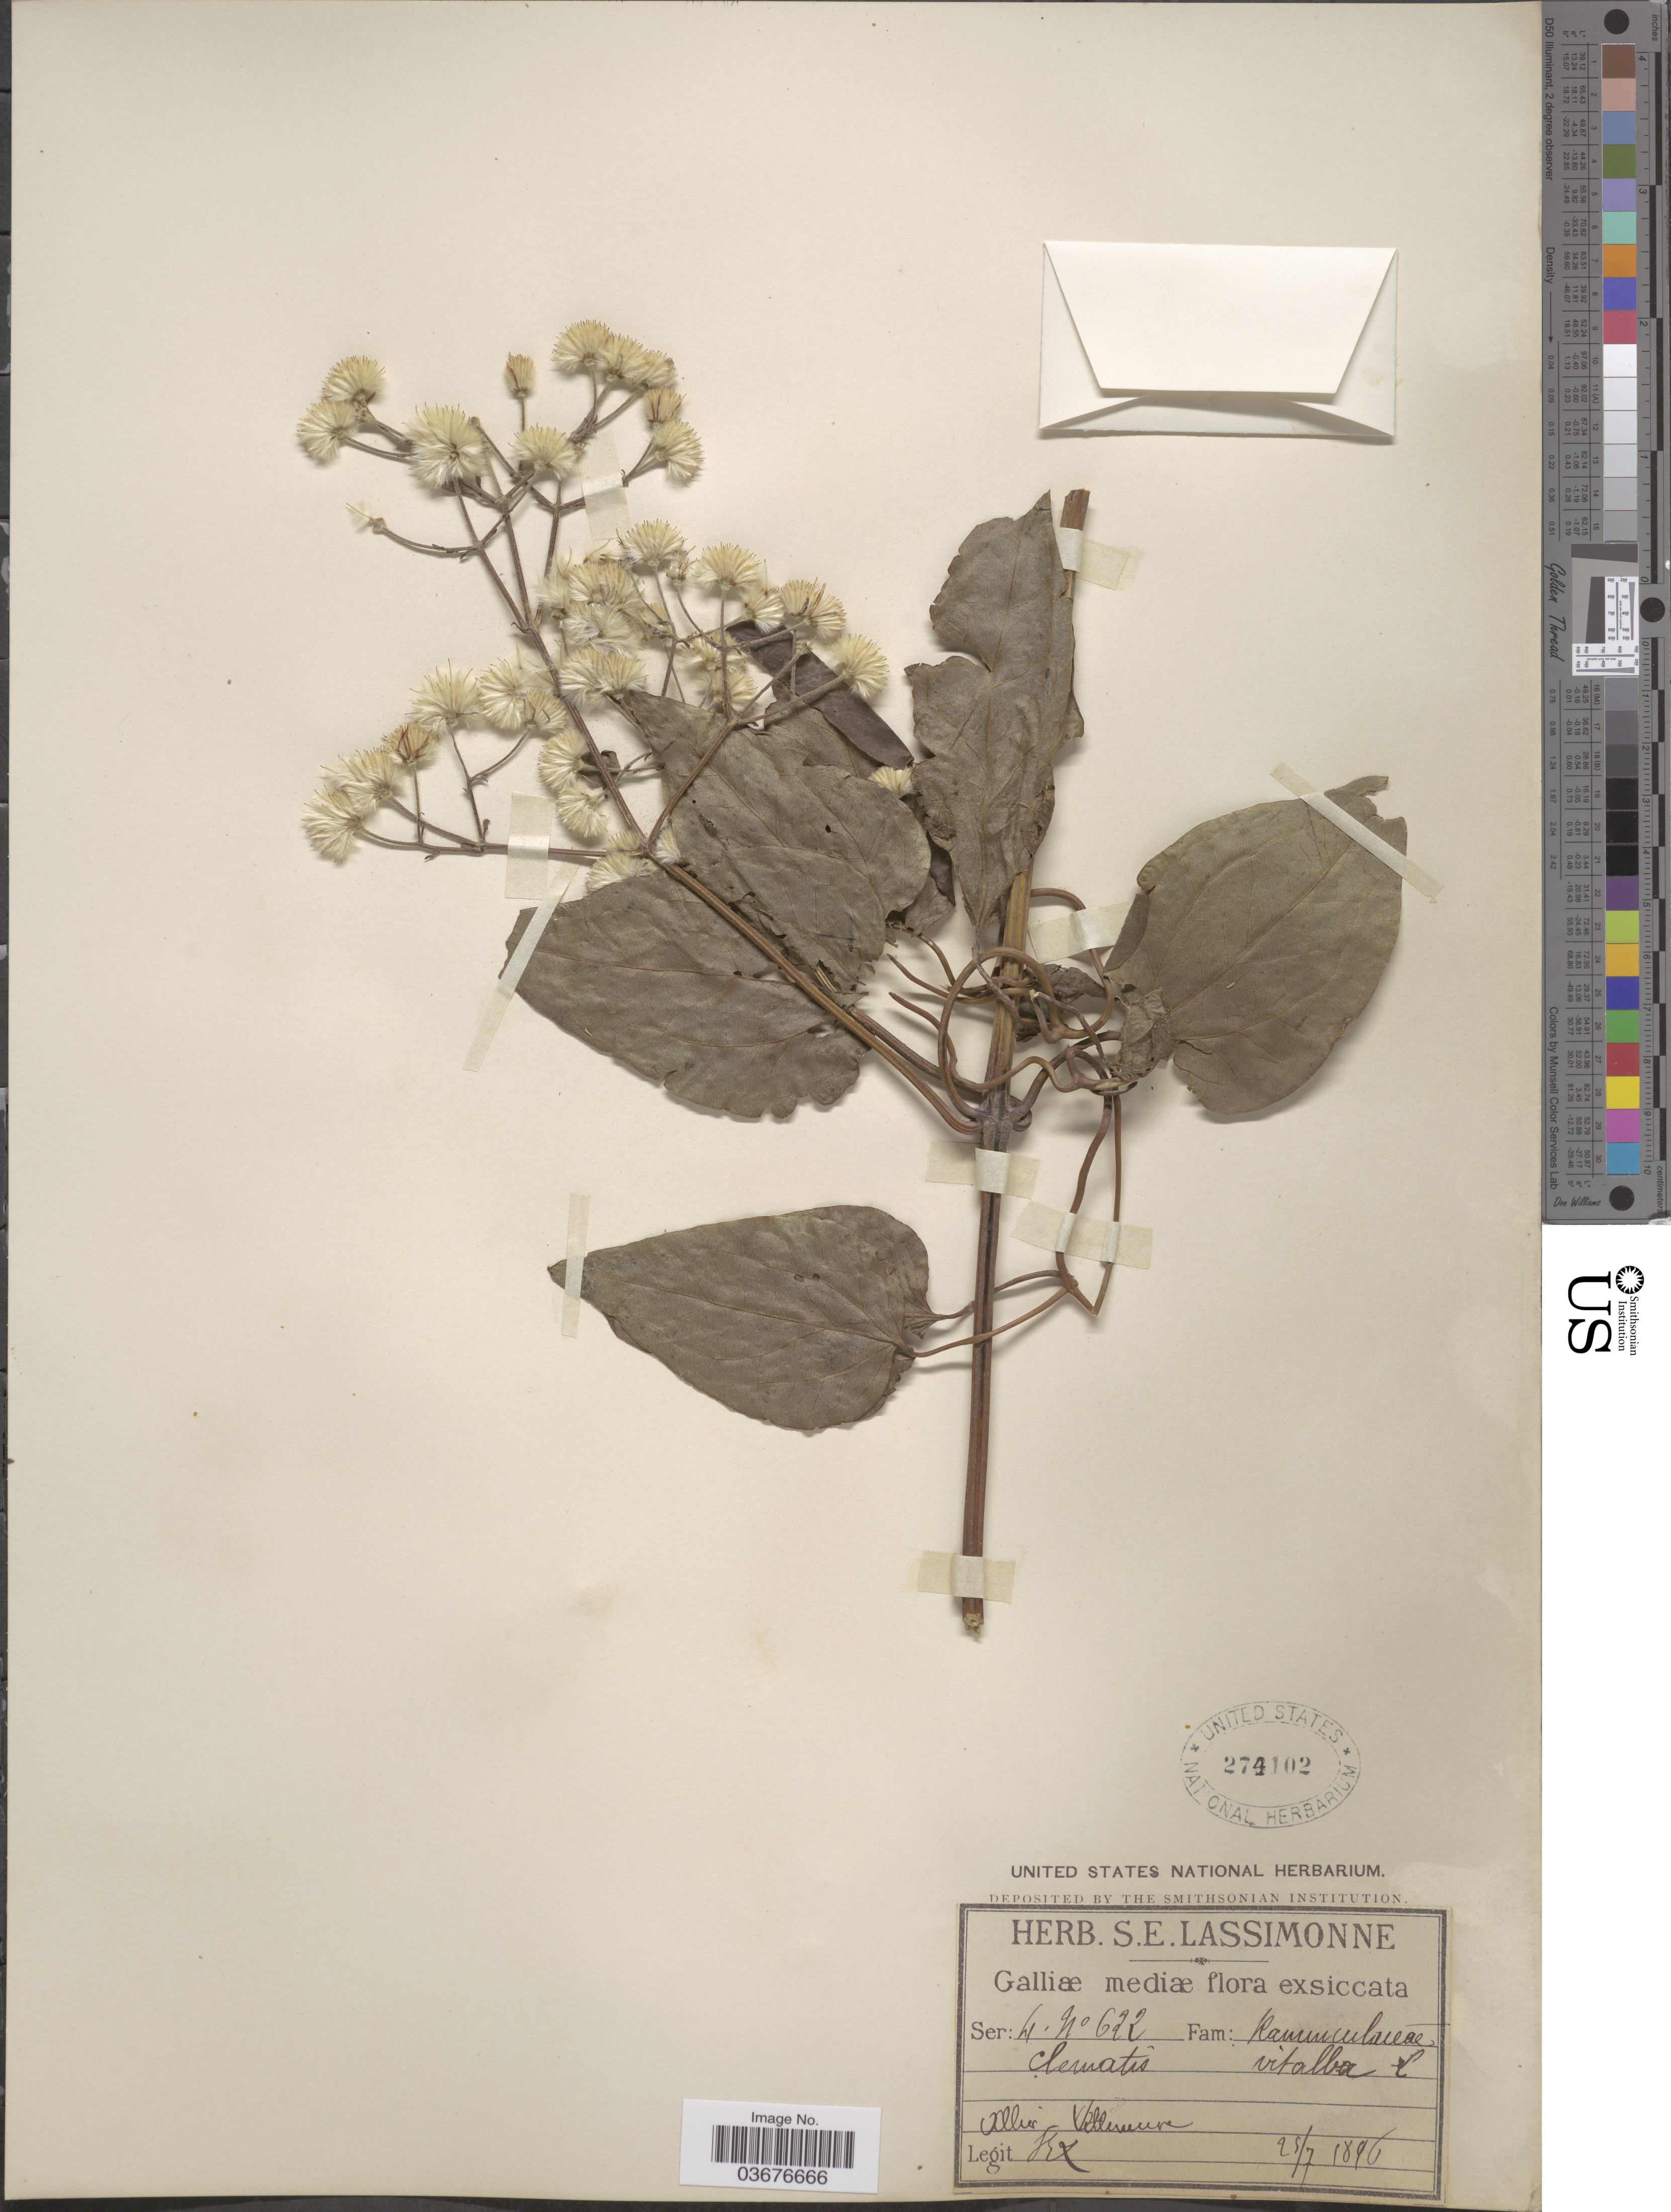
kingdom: Plantae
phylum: Tracheophyta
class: Magnoliopsida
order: Ranunculales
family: Ranunculaceae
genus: Clematis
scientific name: Clematis vitalba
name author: L.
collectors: S. Lassimonne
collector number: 622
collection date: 1896-07-25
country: France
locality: Galliæ mediæ. Allier Villeneuve.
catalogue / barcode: US 274102